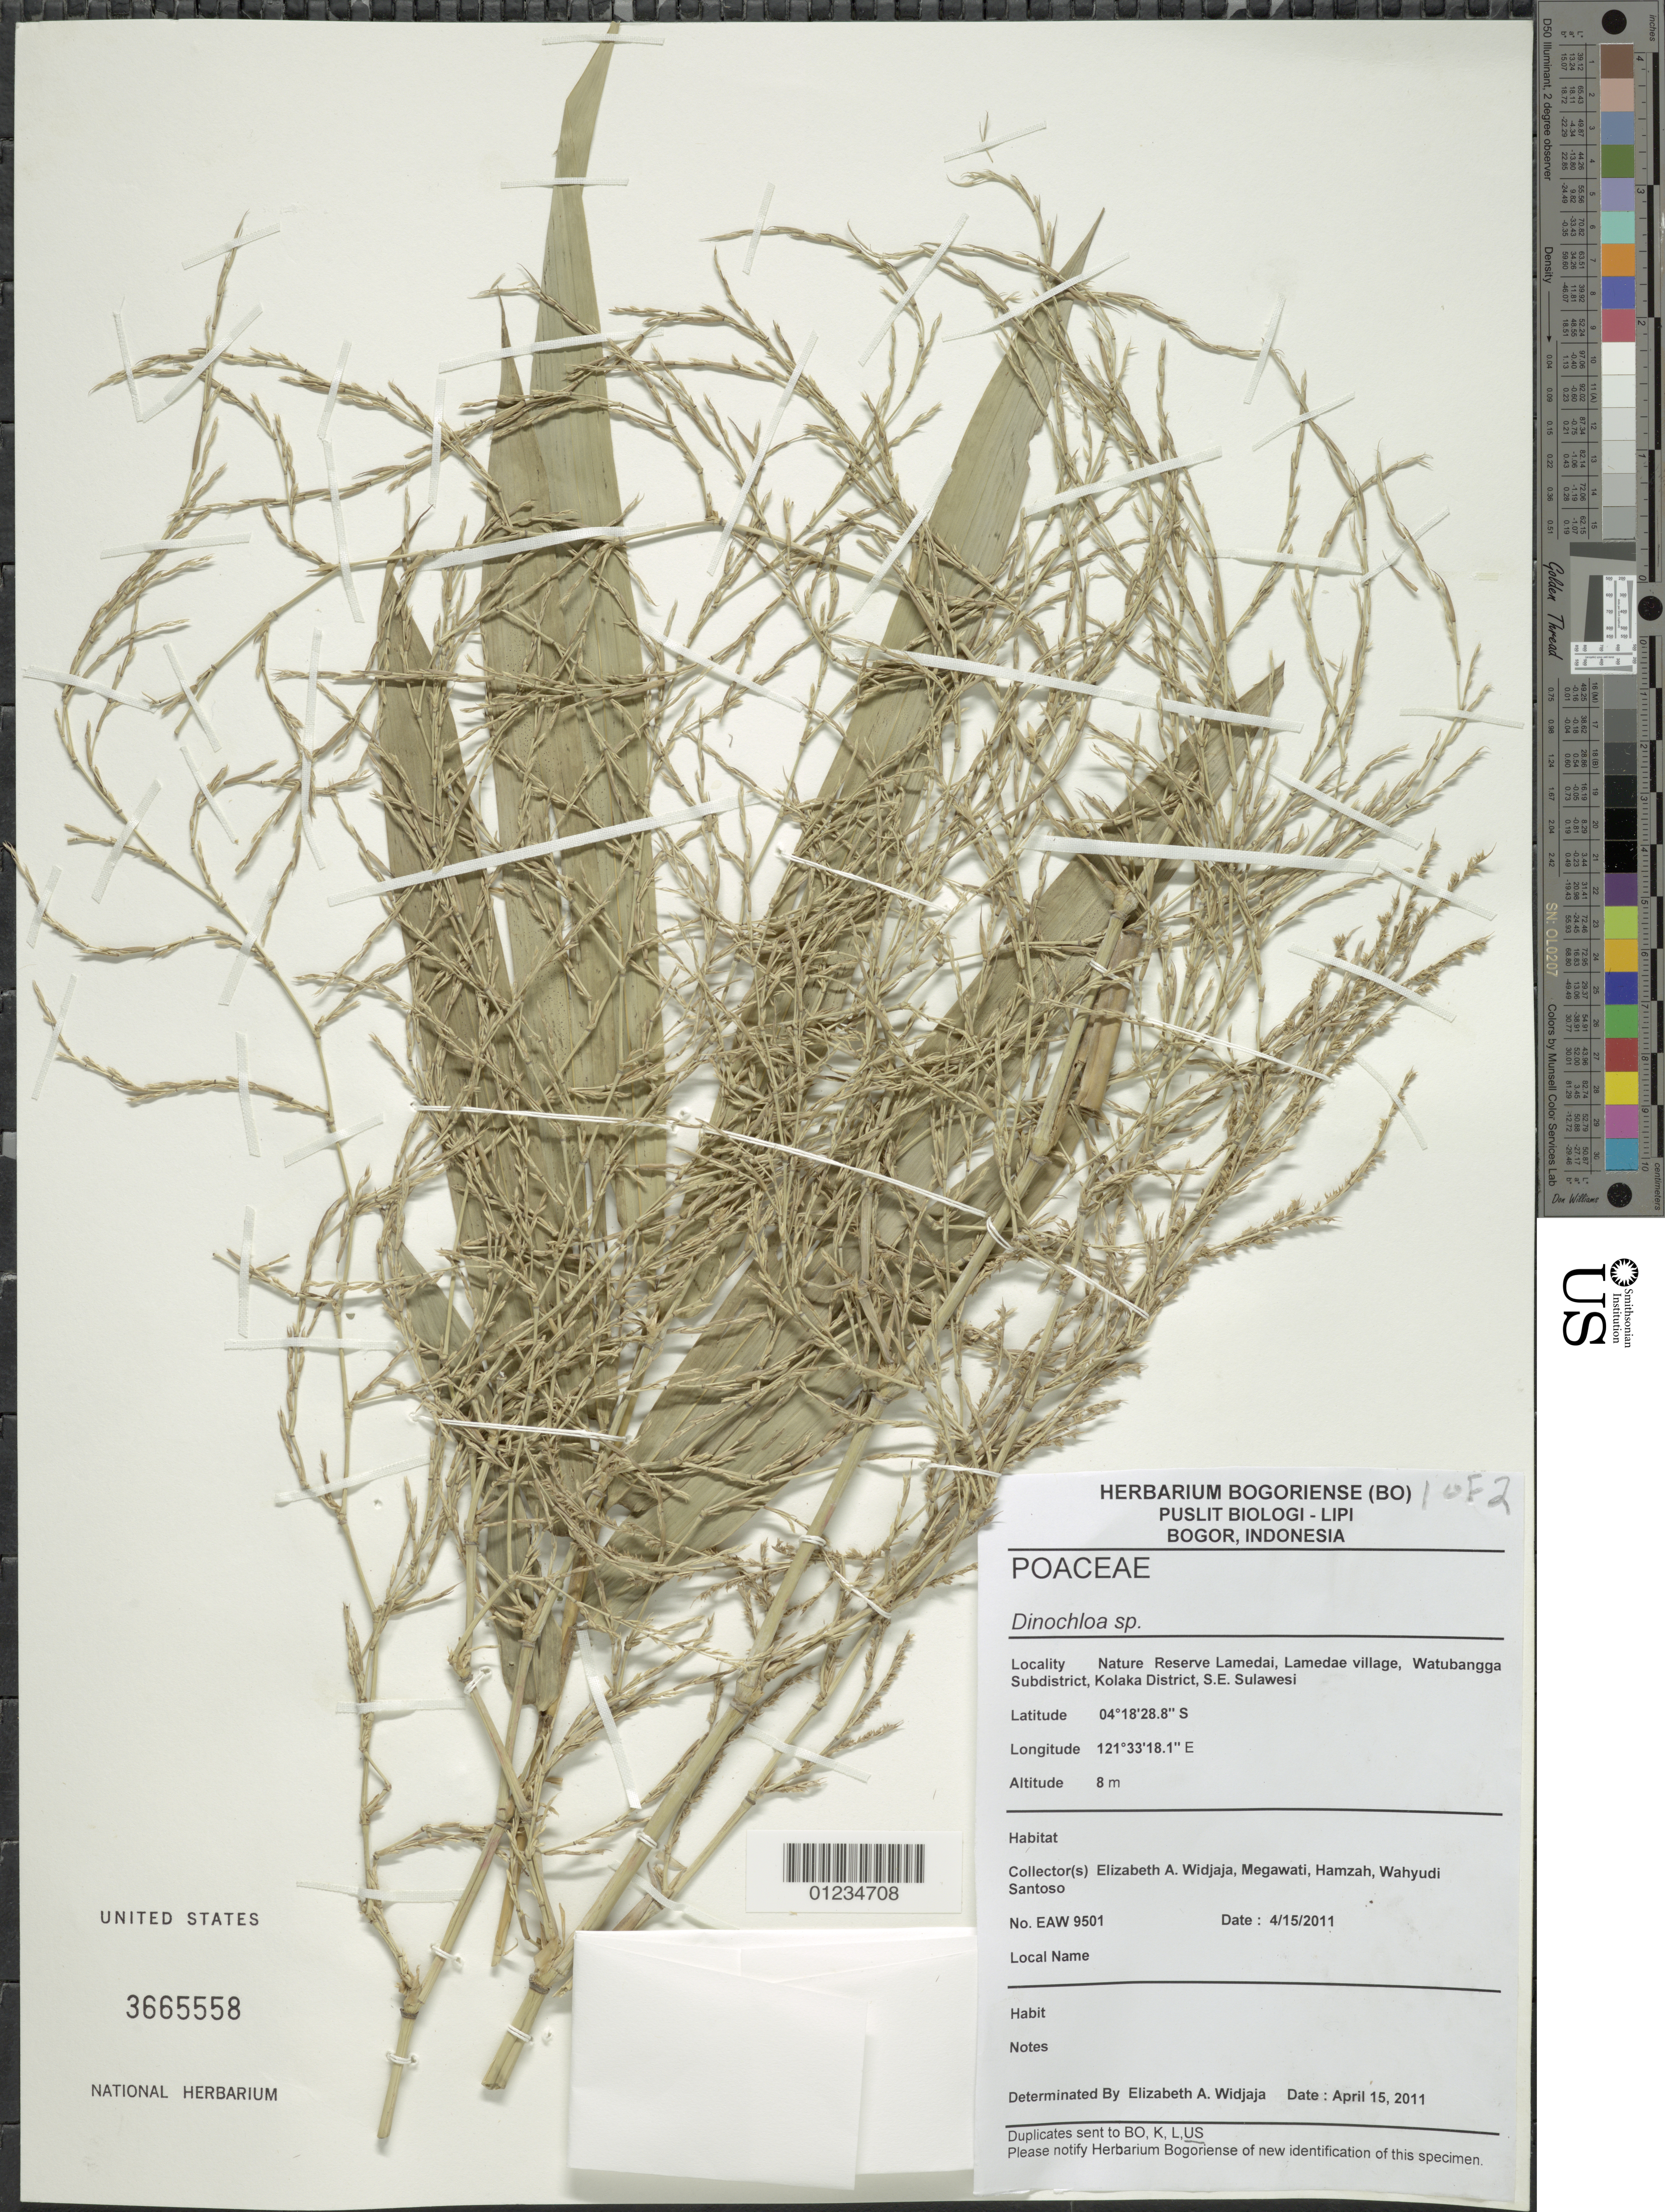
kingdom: Plantae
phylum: Tracheophyta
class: Liliopsida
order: Poales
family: Poaceae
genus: Dinochloa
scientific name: Dinochloa sp.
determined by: Widjaja, E. A.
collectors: E. A. Widjaja, -. Megawati, -. Hamzah & W. Santoso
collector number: EAW 9501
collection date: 2011-04-15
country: Indonesia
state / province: Sulawesi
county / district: Sulawesi Tenggara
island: Sulawesi [Celebes]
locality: Nature Reserve Lamedai, Lamedae village, Watubangga Subdistrict, Kolaka District, S.E. Sulawesi.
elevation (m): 8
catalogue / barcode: US 3665558